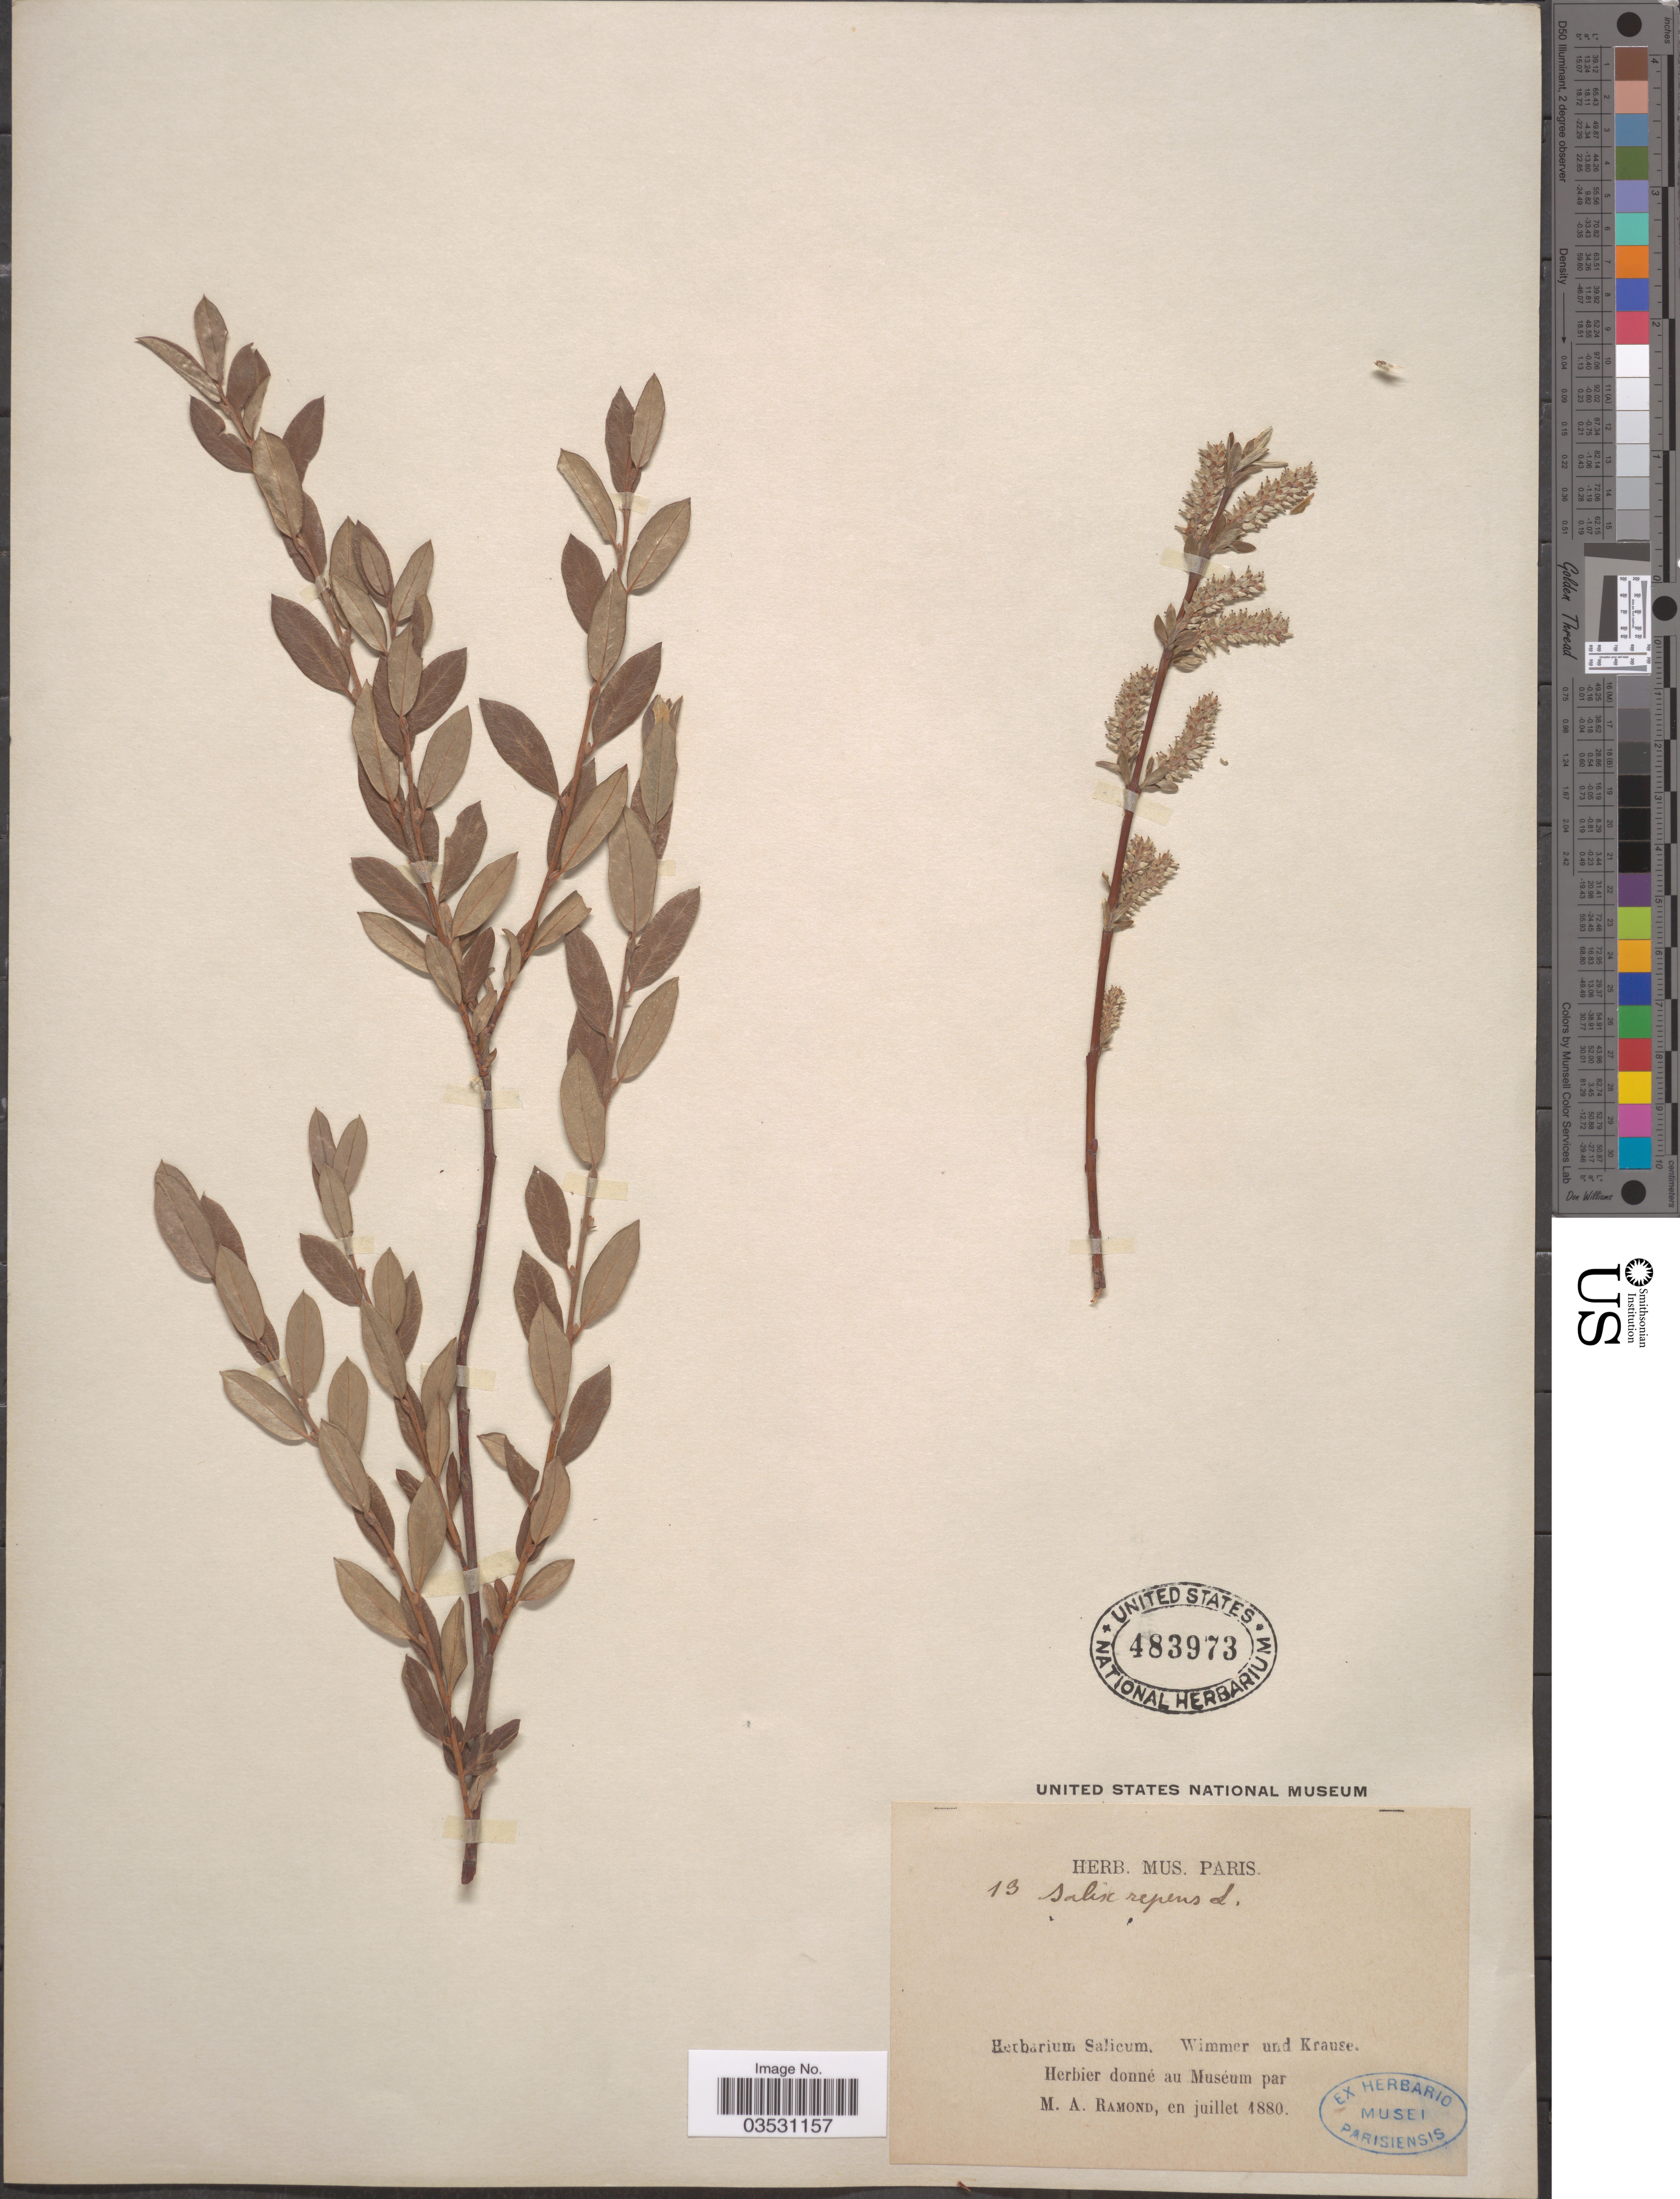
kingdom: Plantae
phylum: Tracheophyta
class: Magnoliopsida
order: Malpighiales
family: Salicaceae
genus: Salix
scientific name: Salix repens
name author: L.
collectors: Wimmer & -- Krause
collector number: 13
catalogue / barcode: US 483973